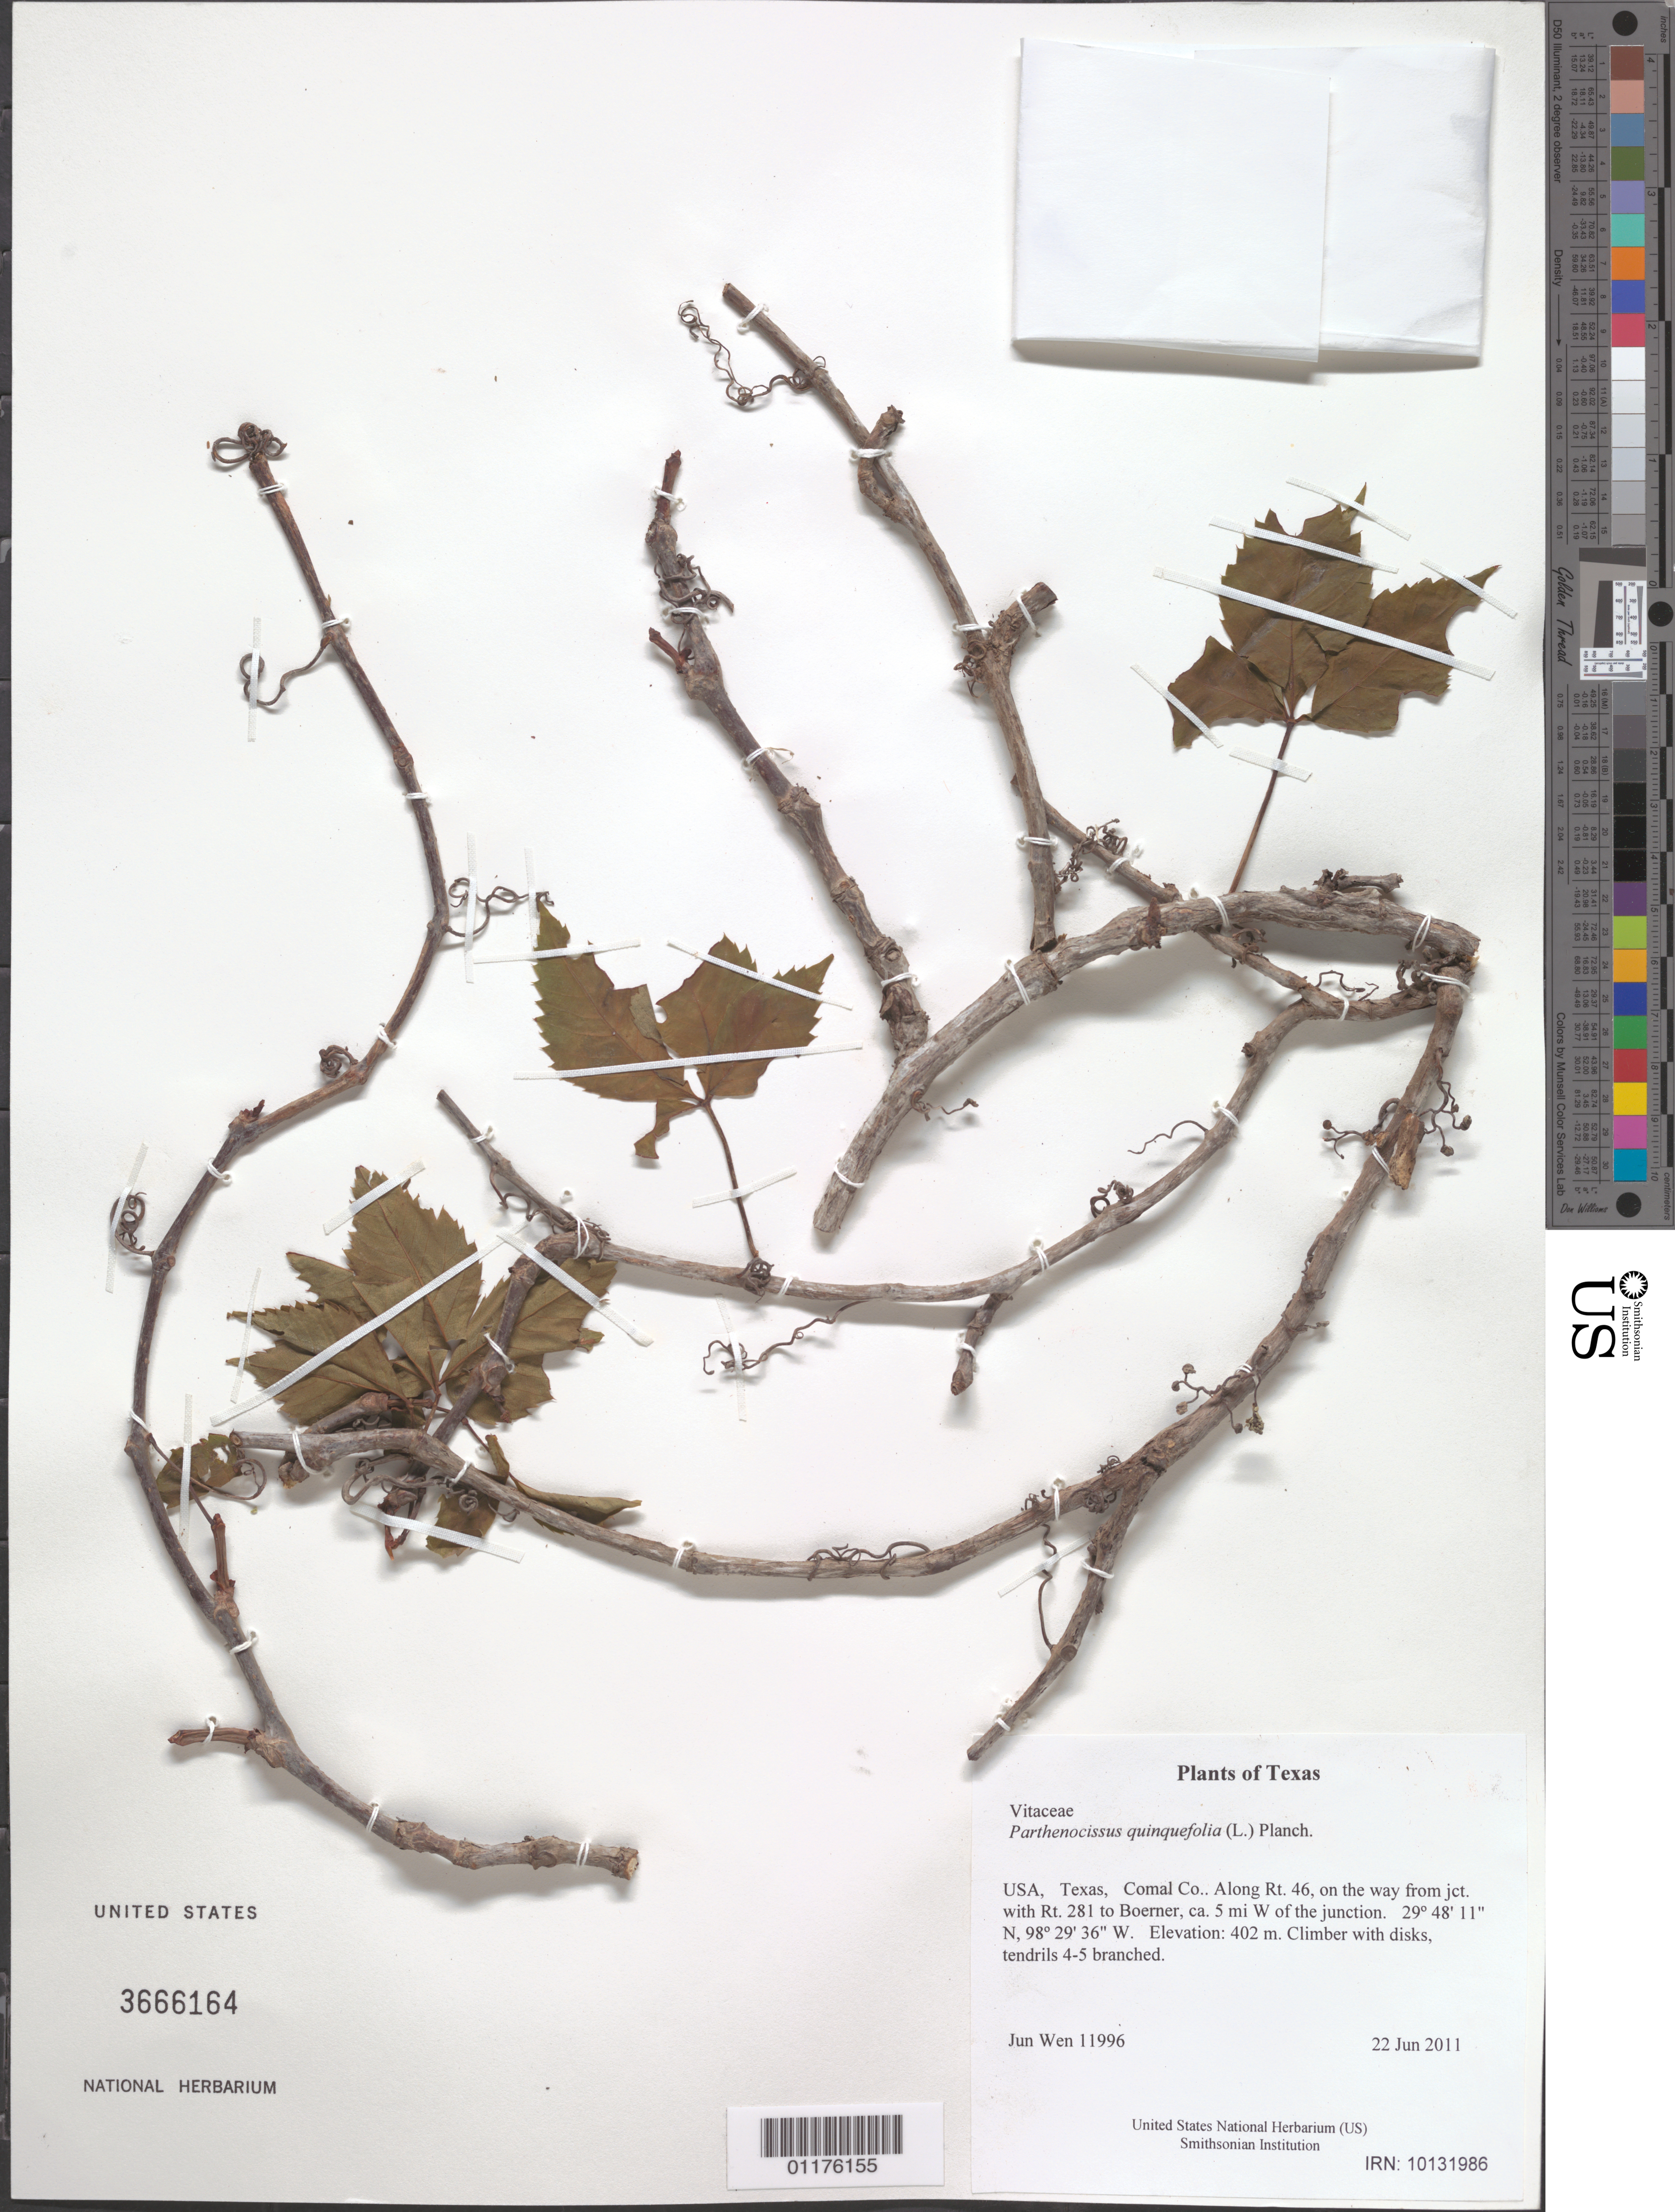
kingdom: Plantae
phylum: Tracheophyta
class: Magnoliopsida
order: Vitales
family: Vitaceae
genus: Parthenocissus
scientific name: Parthenocissus quinquefolia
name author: (L.) Planch.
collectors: J. Wen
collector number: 11996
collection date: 2011-06-22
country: United States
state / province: Texas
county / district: Comal Co.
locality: Along Rt. 46, on the way from jct. with Rt. 281 to Boerner, ca. 5 mi W of the junction.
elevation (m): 402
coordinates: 29 48.188 N, 98 29.605 W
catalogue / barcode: US 3666164